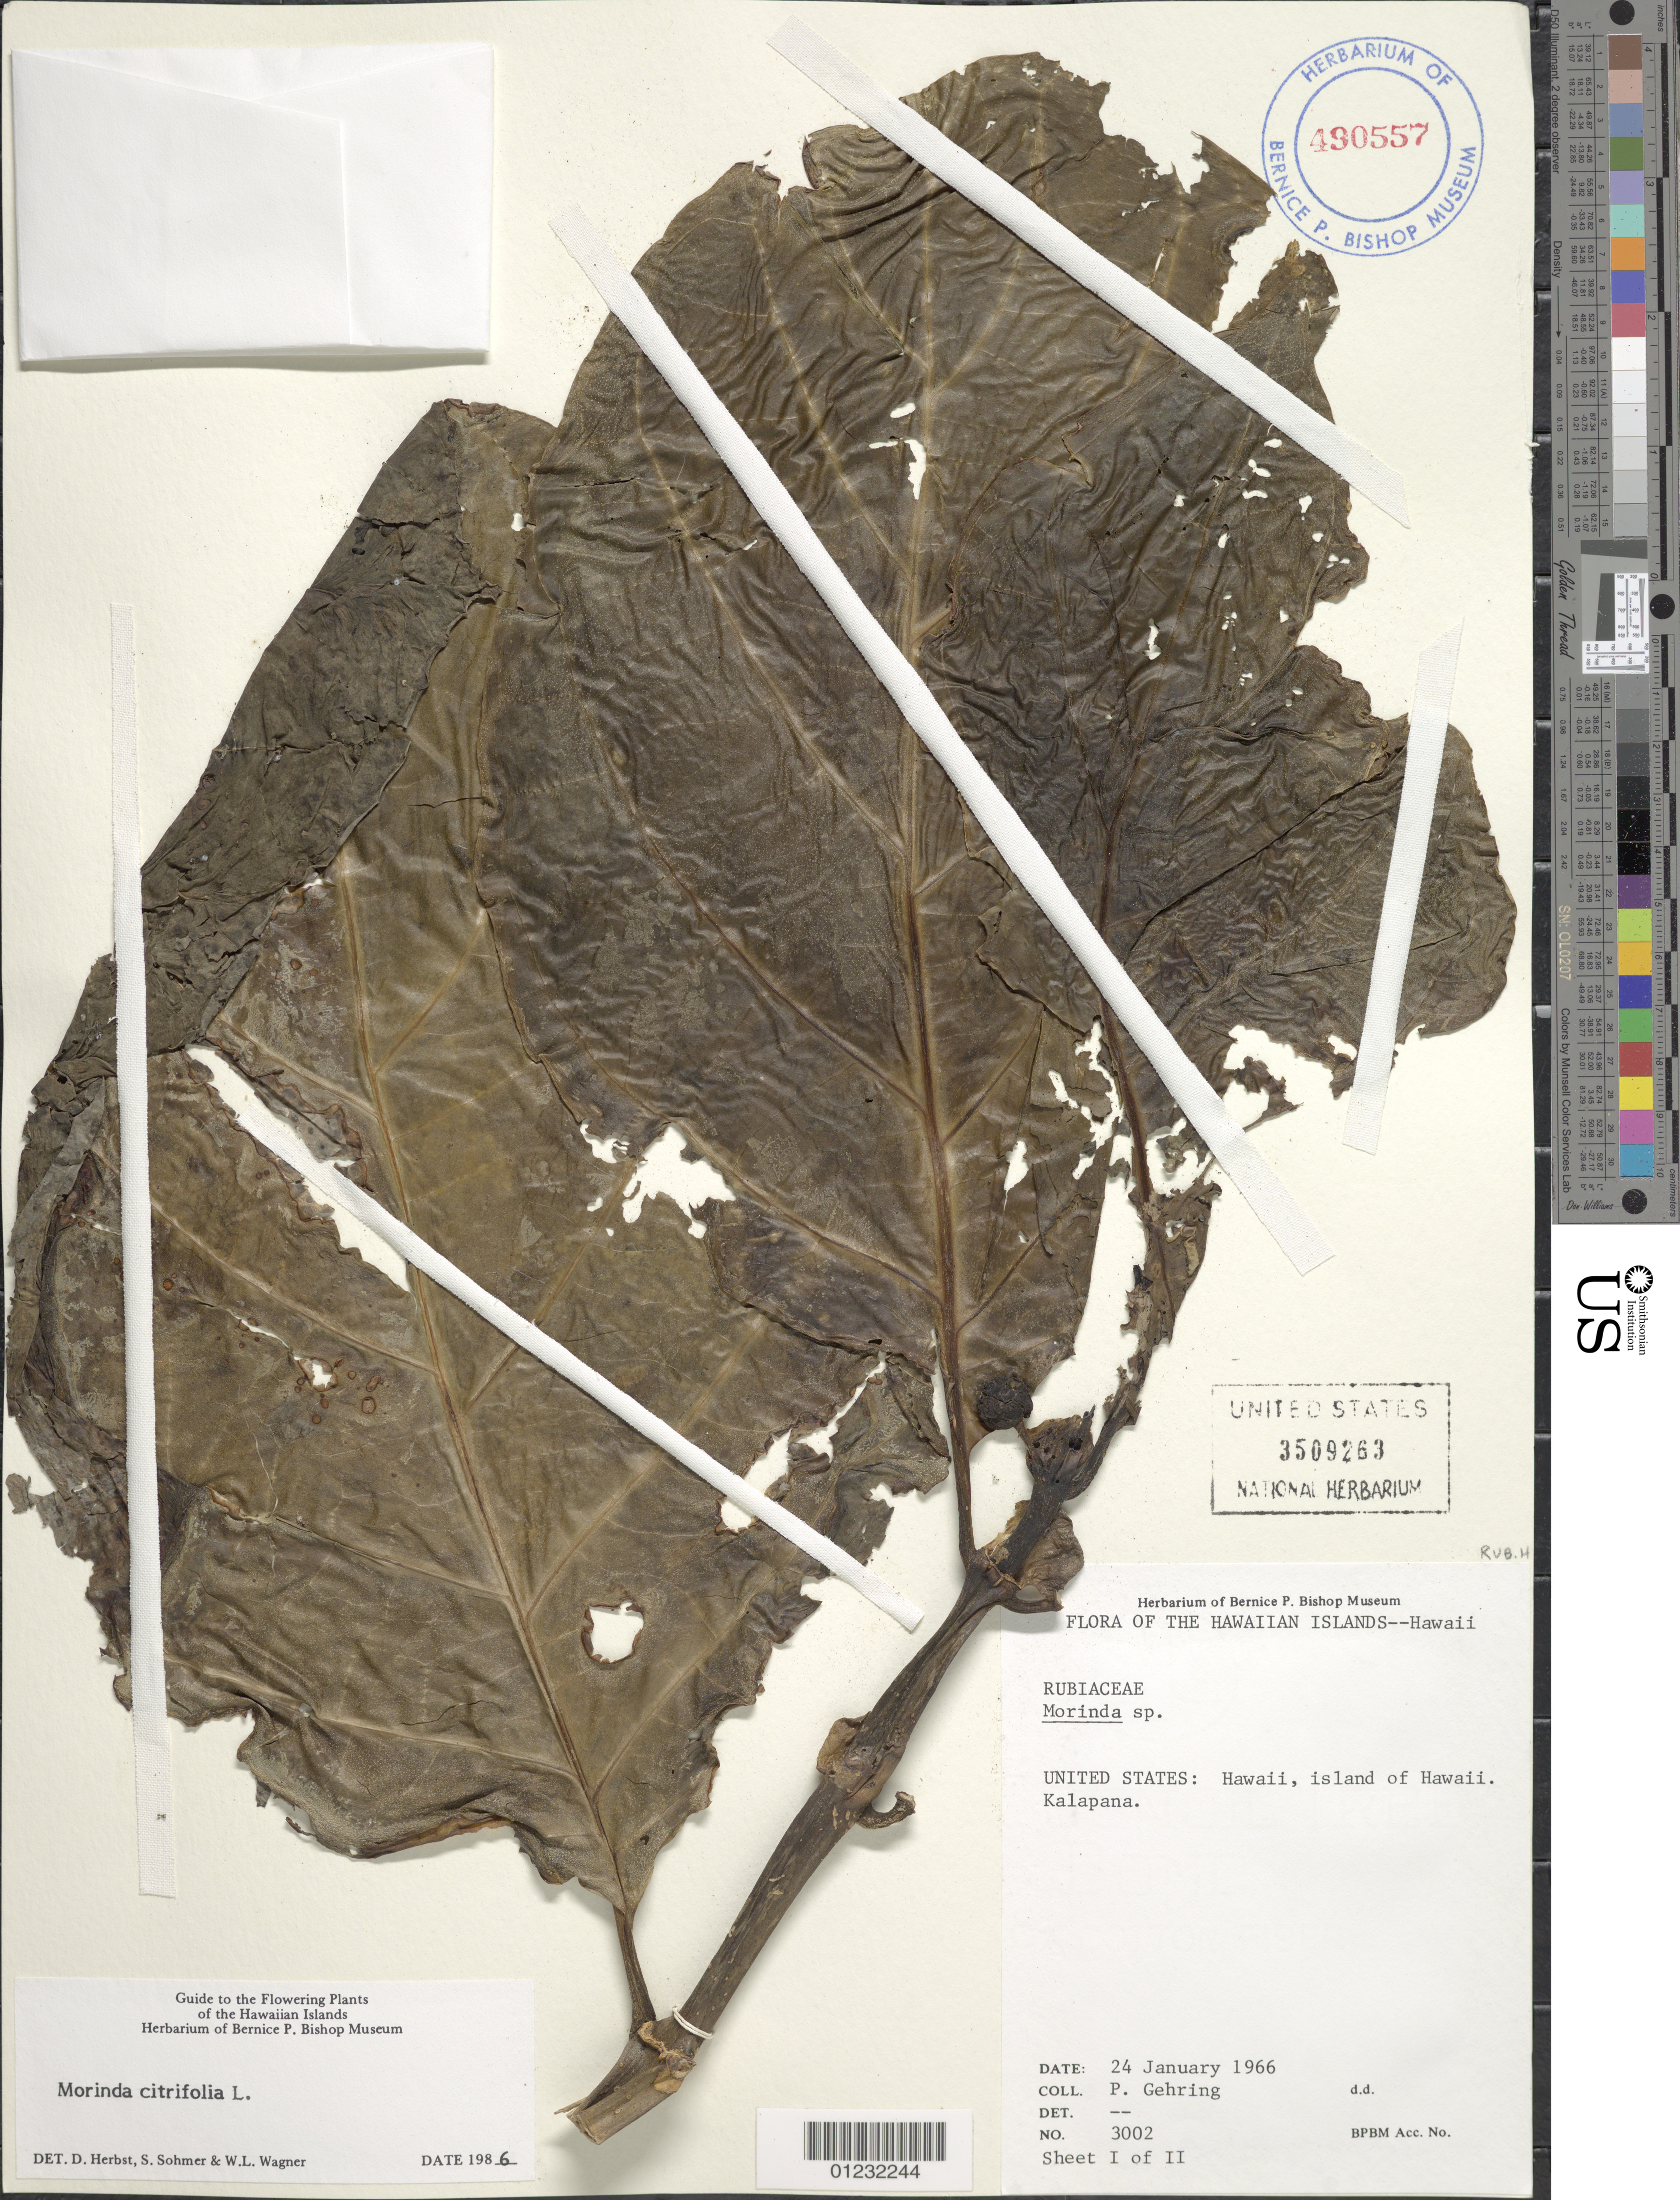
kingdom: Plantae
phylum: Tracheophyta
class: Magnoliopsida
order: Gentianales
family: Rubiaceae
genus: Morinda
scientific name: Morinda citrifolia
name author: L.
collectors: P. Gehring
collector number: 3002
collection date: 1966-01-24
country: United States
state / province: Hawaii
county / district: Hawaii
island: Hawaii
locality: Kalapana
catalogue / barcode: US 3509263